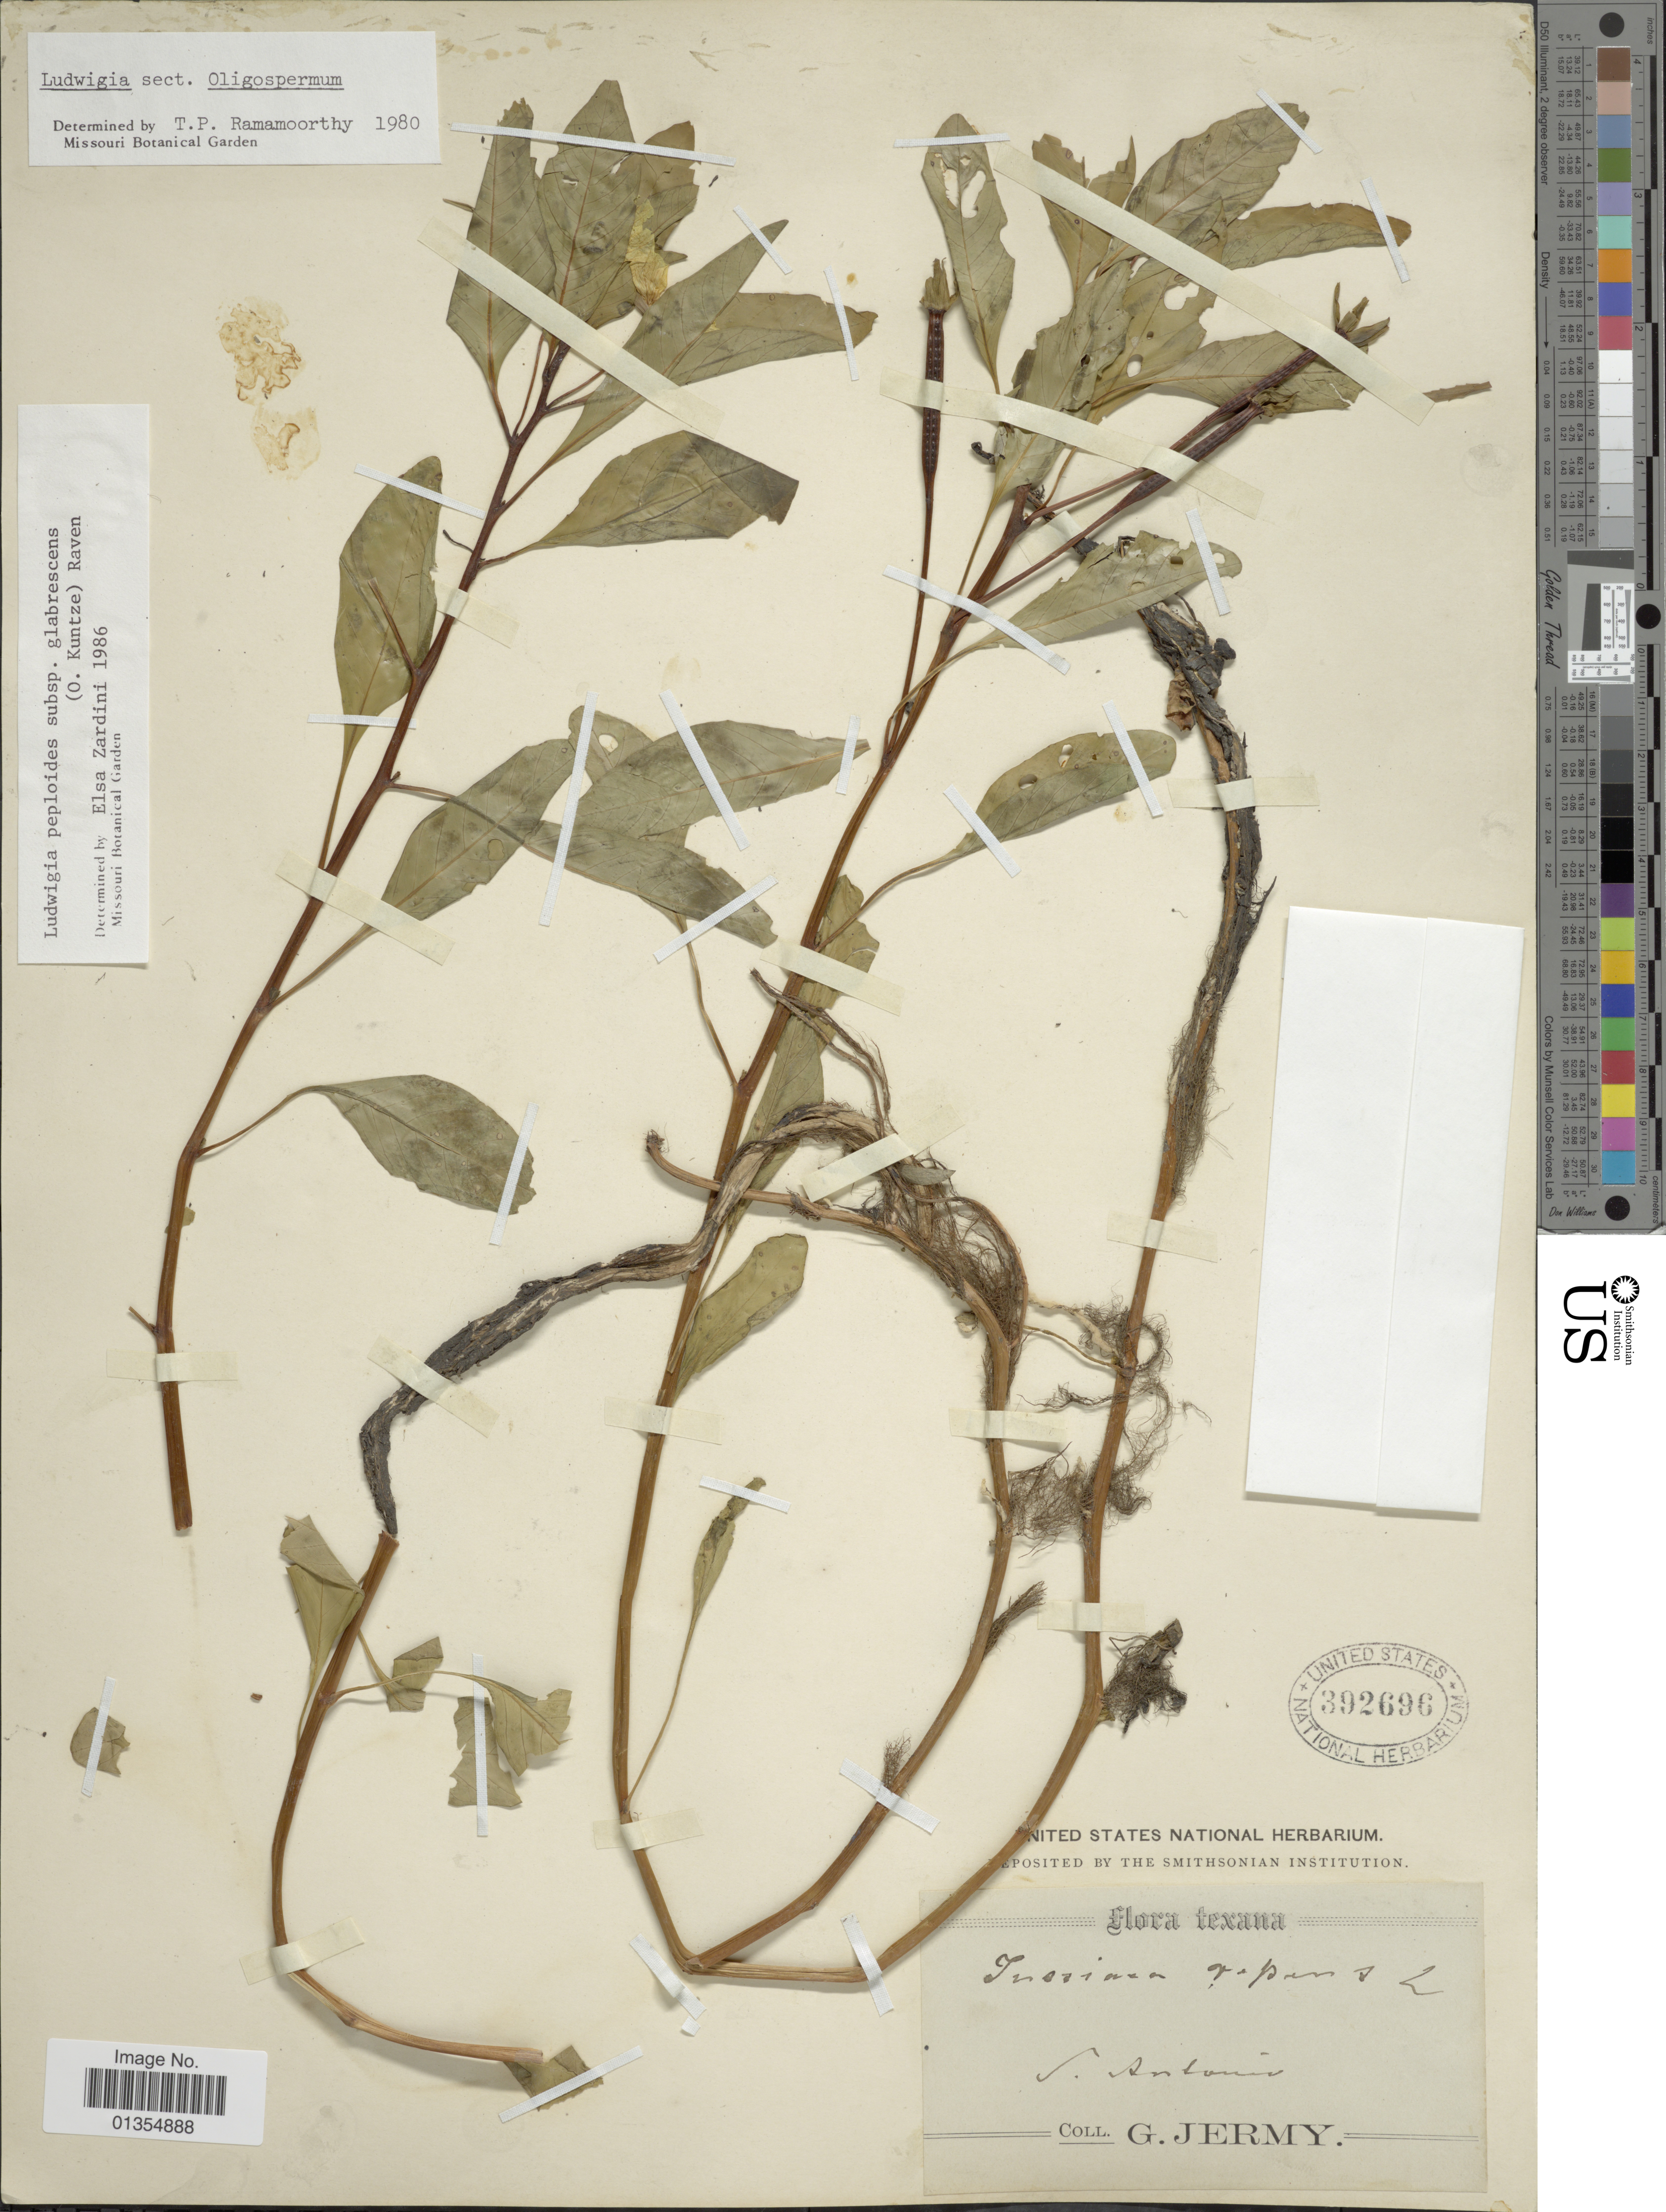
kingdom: Plantae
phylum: Tracheophyta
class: Magnoliopsida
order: Myrtales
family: Onagraceae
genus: Ludwigia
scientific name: Ludwigia peploides subsp. glabrescens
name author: (Kuntze) P.H. Raven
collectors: G. Jermy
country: United States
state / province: Texas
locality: S. Antonio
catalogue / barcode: US 392696